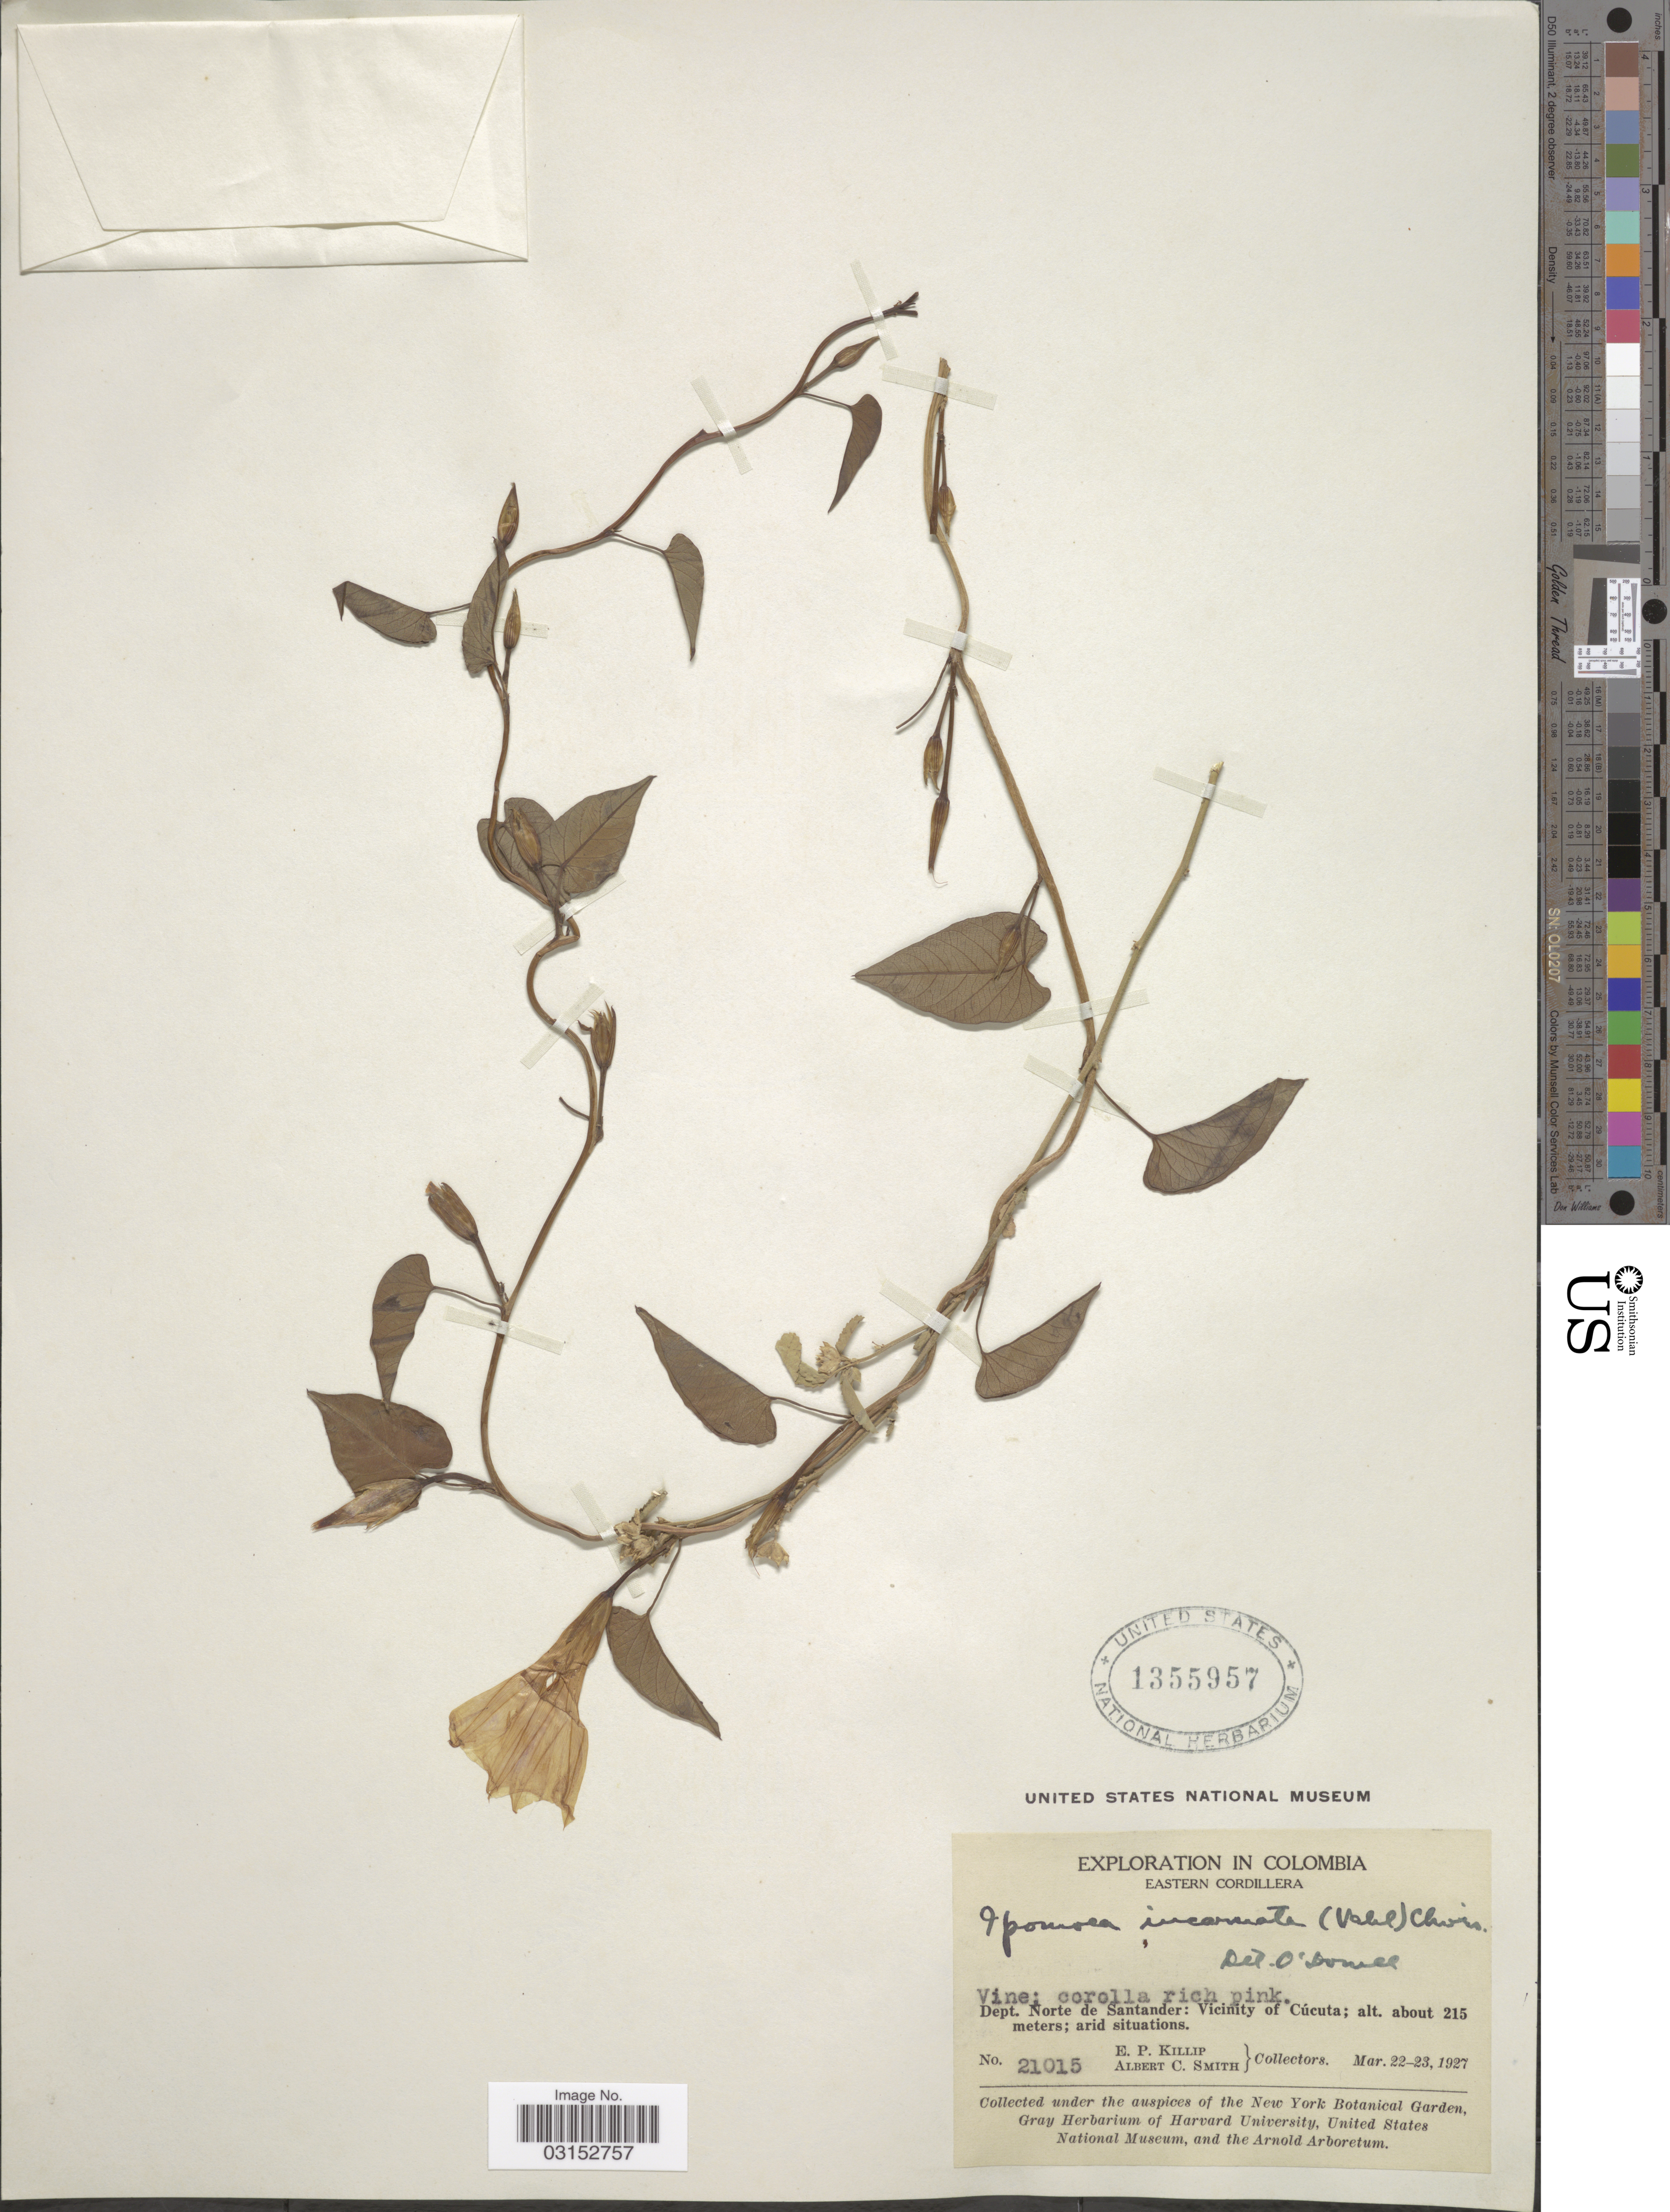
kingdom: Plantae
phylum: Tracheophyta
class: Magnoliopsida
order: Solanales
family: Convolvulaceae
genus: Ipomoea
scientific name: Ipomoea incarnata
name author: (Vahl) Choisy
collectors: E. P. Killip & A. C. Smith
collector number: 21015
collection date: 1927-03-22/1927-03-23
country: Colombia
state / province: Norte de Santander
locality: Eastern Cordillera. Dept. Norte de Santander: Vicinity of Cúcuta.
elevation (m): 215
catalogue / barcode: US 1355957